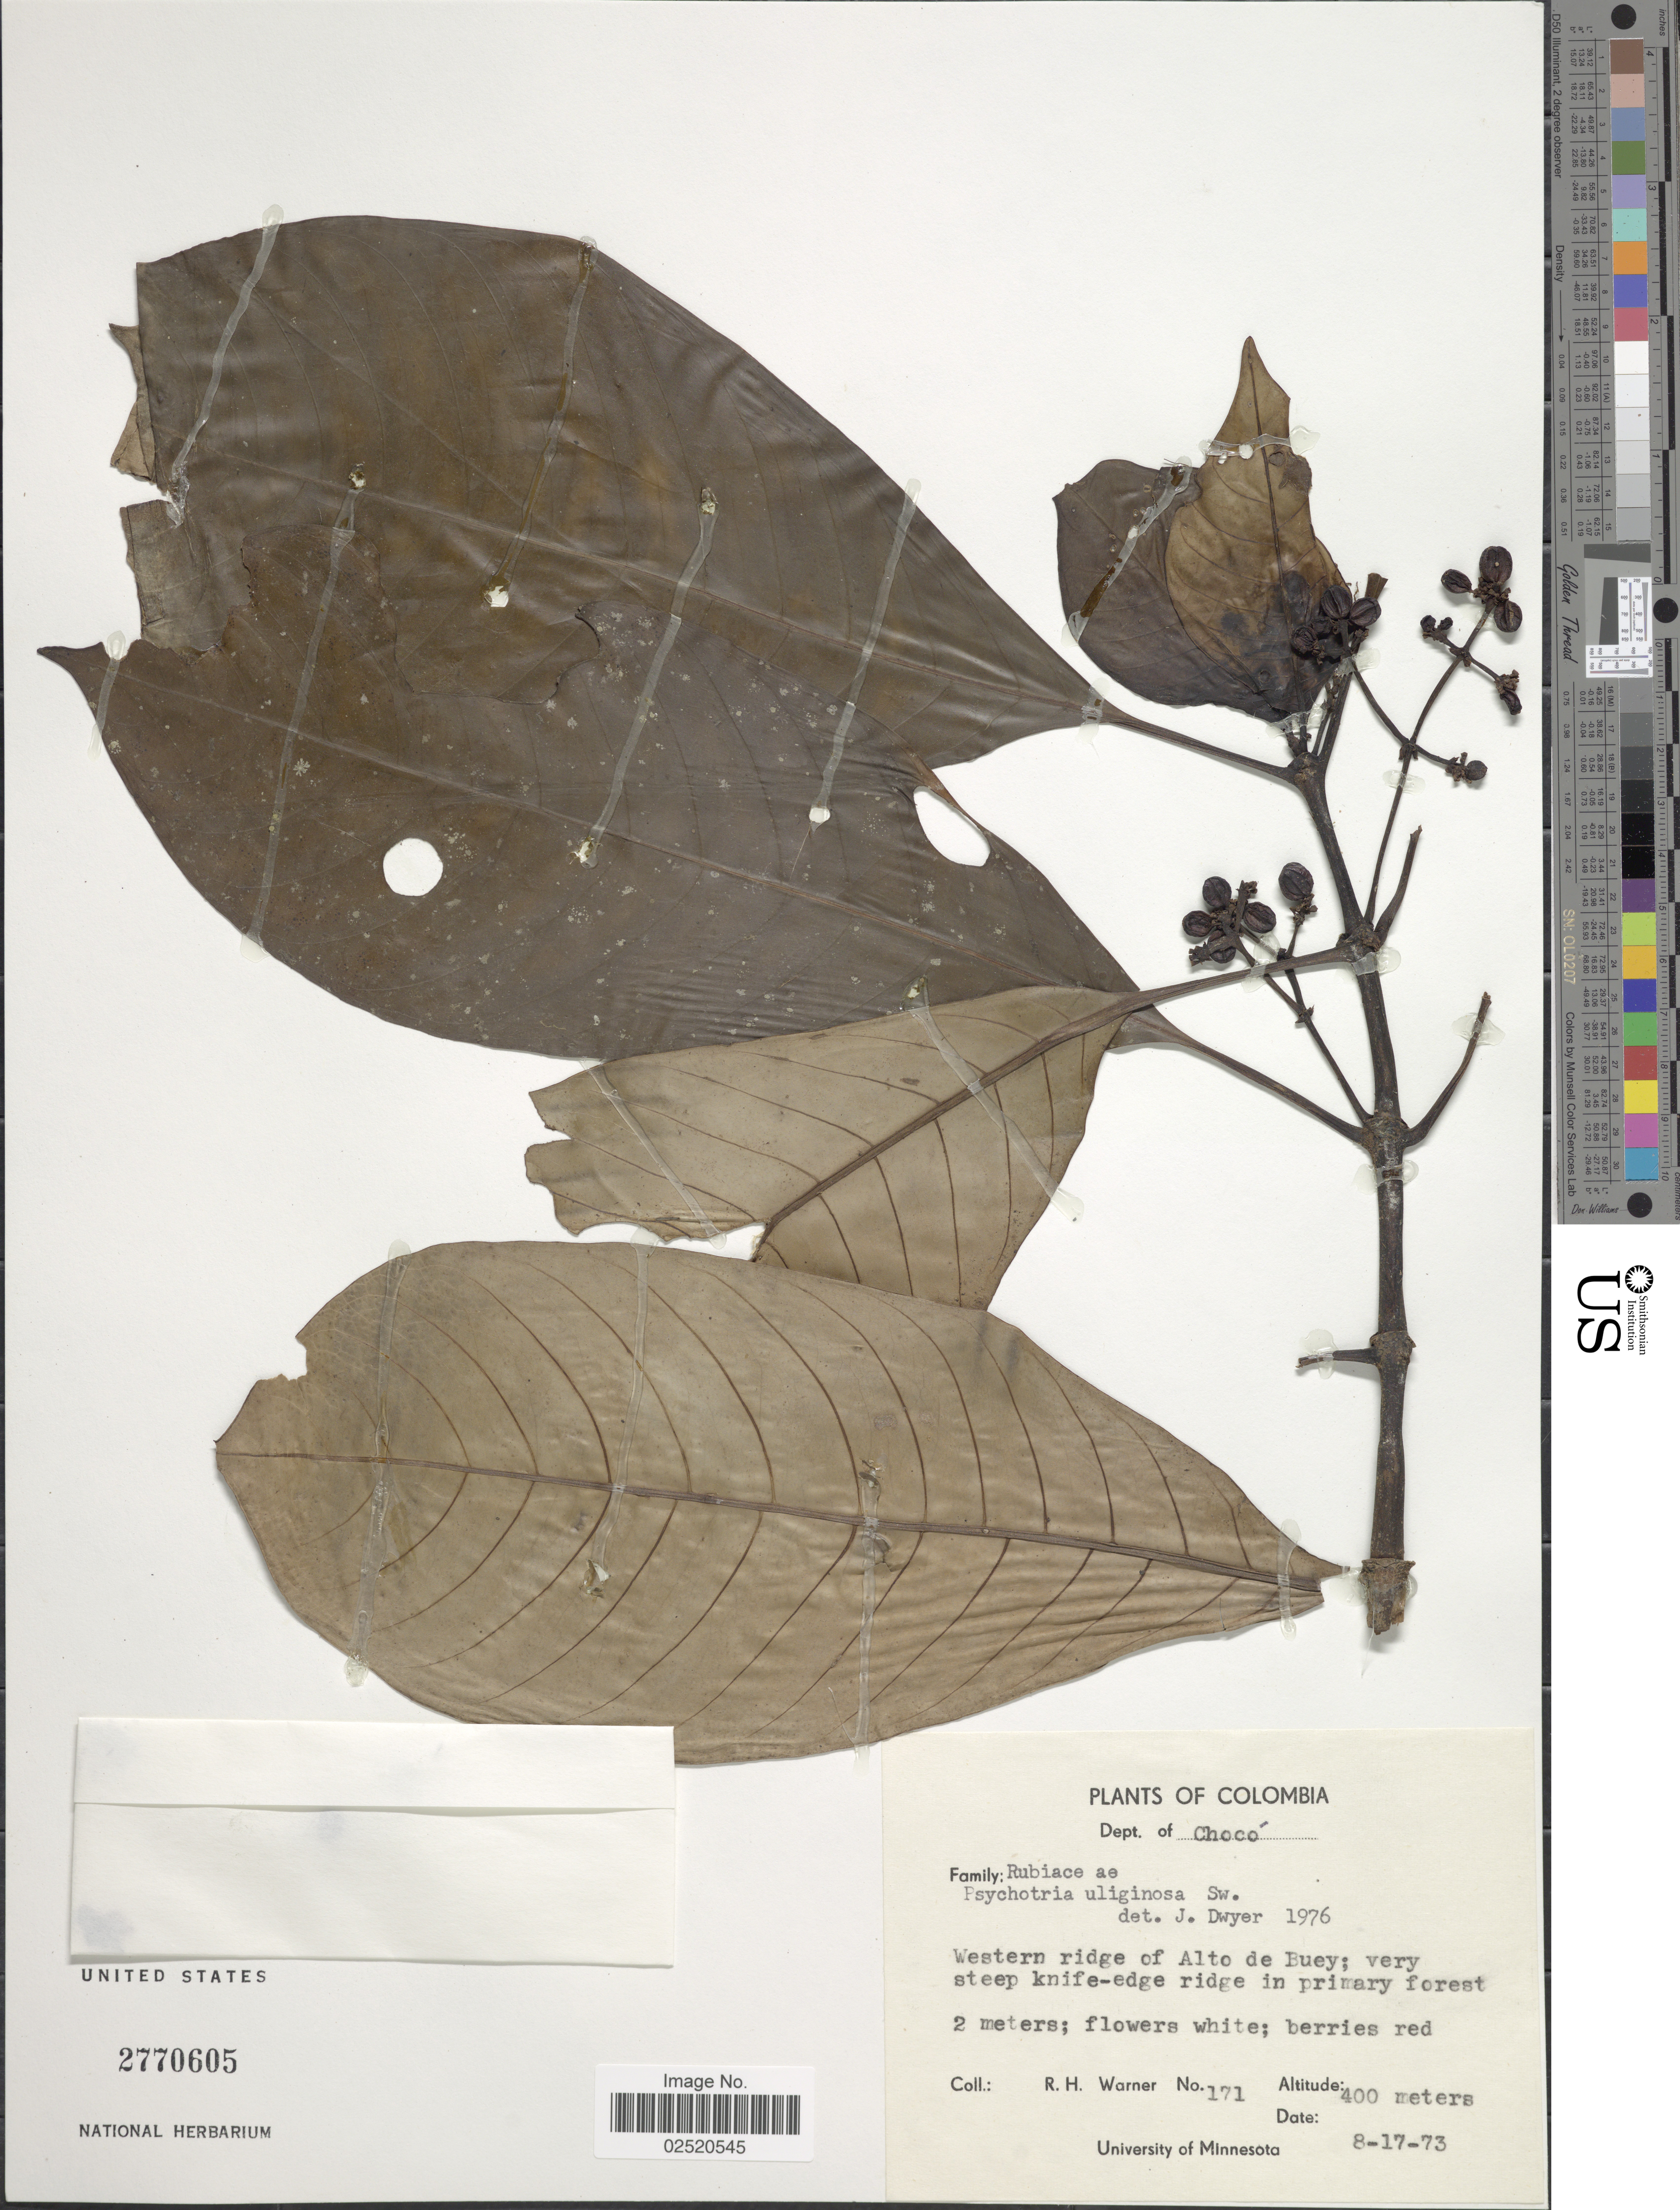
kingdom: Plantae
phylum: Tracheophyta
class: Magnoliopsida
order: Gentianales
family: Rubiaceae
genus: Psychotria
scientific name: Psychotria uliginosa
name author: Sw.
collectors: R. H. Warner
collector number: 171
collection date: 1973-08-17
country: Colombia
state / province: Chocó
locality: Western ridge of Alto de Buey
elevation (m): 400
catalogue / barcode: US 2770605